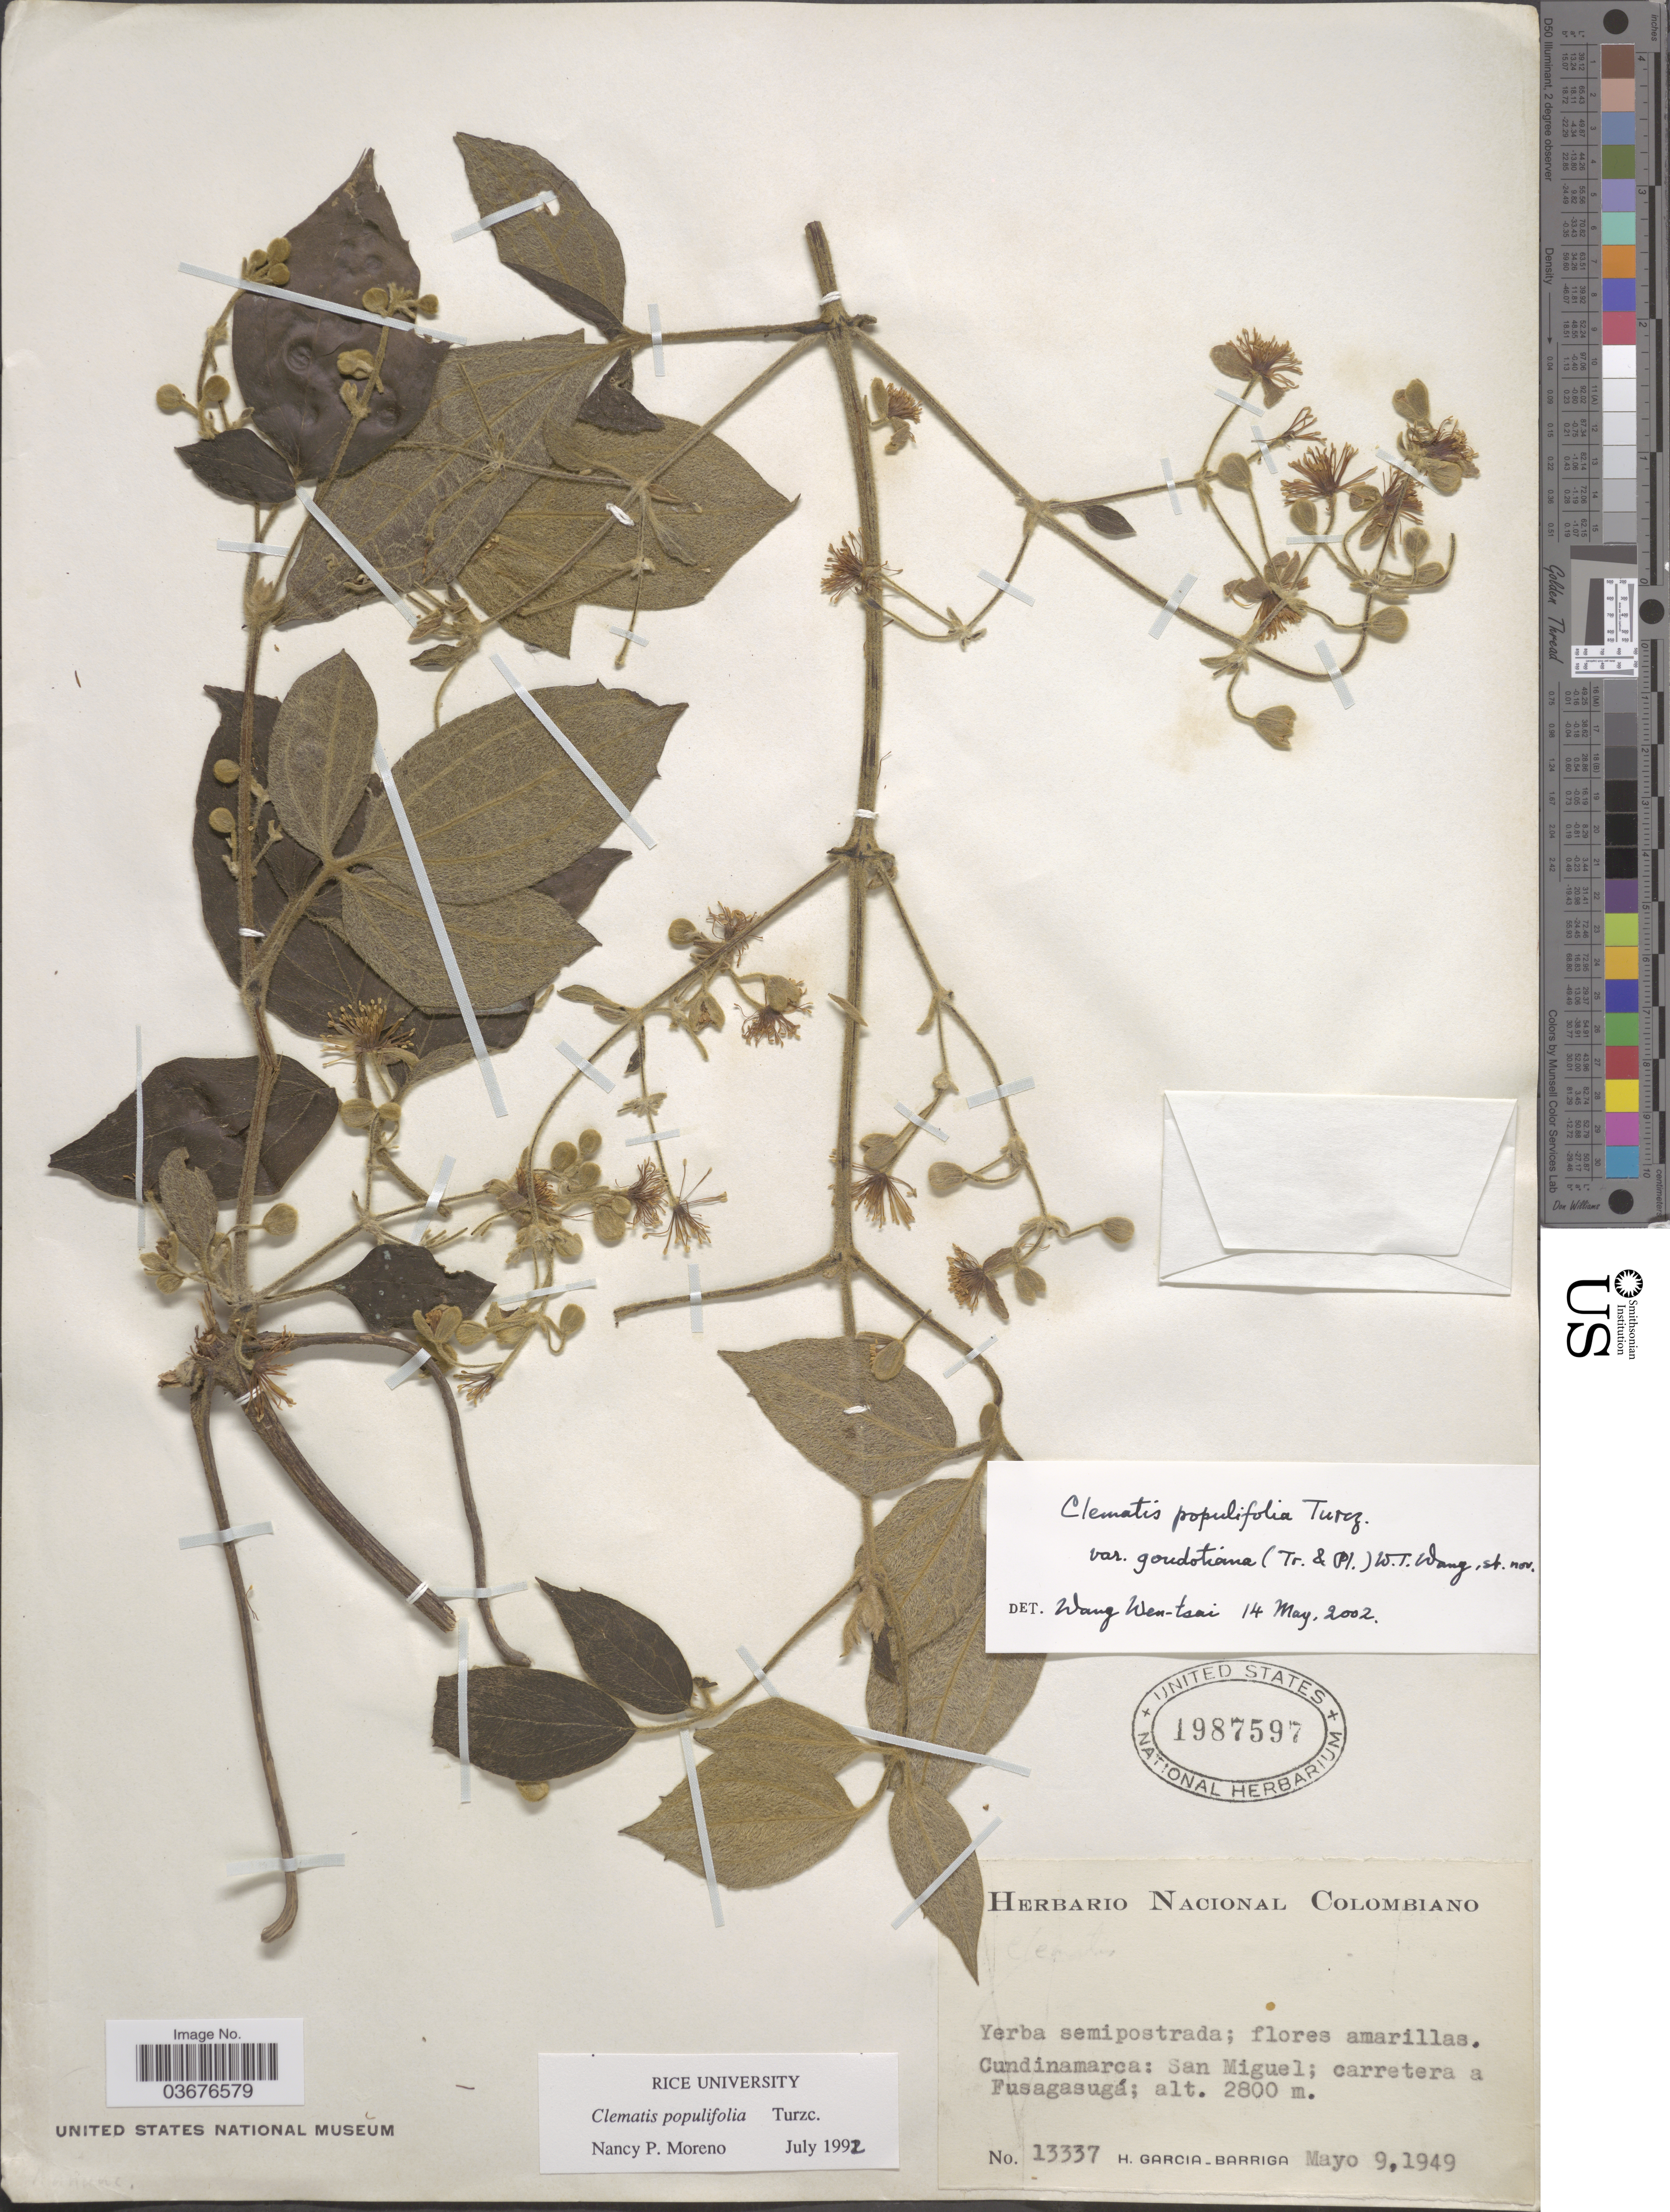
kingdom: Plantae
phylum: Tracheophyta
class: Magnoliopsida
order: Ranunculales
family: Ranunculaceae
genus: Clematis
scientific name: Clematis populifolia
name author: Turcz.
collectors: H. Garcia-Barriga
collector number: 13337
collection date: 1949-05-09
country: Colombia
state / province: Cundinamarca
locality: San Miguel; carretera a Fusagasugá.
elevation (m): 2800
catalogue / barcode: US 1987597